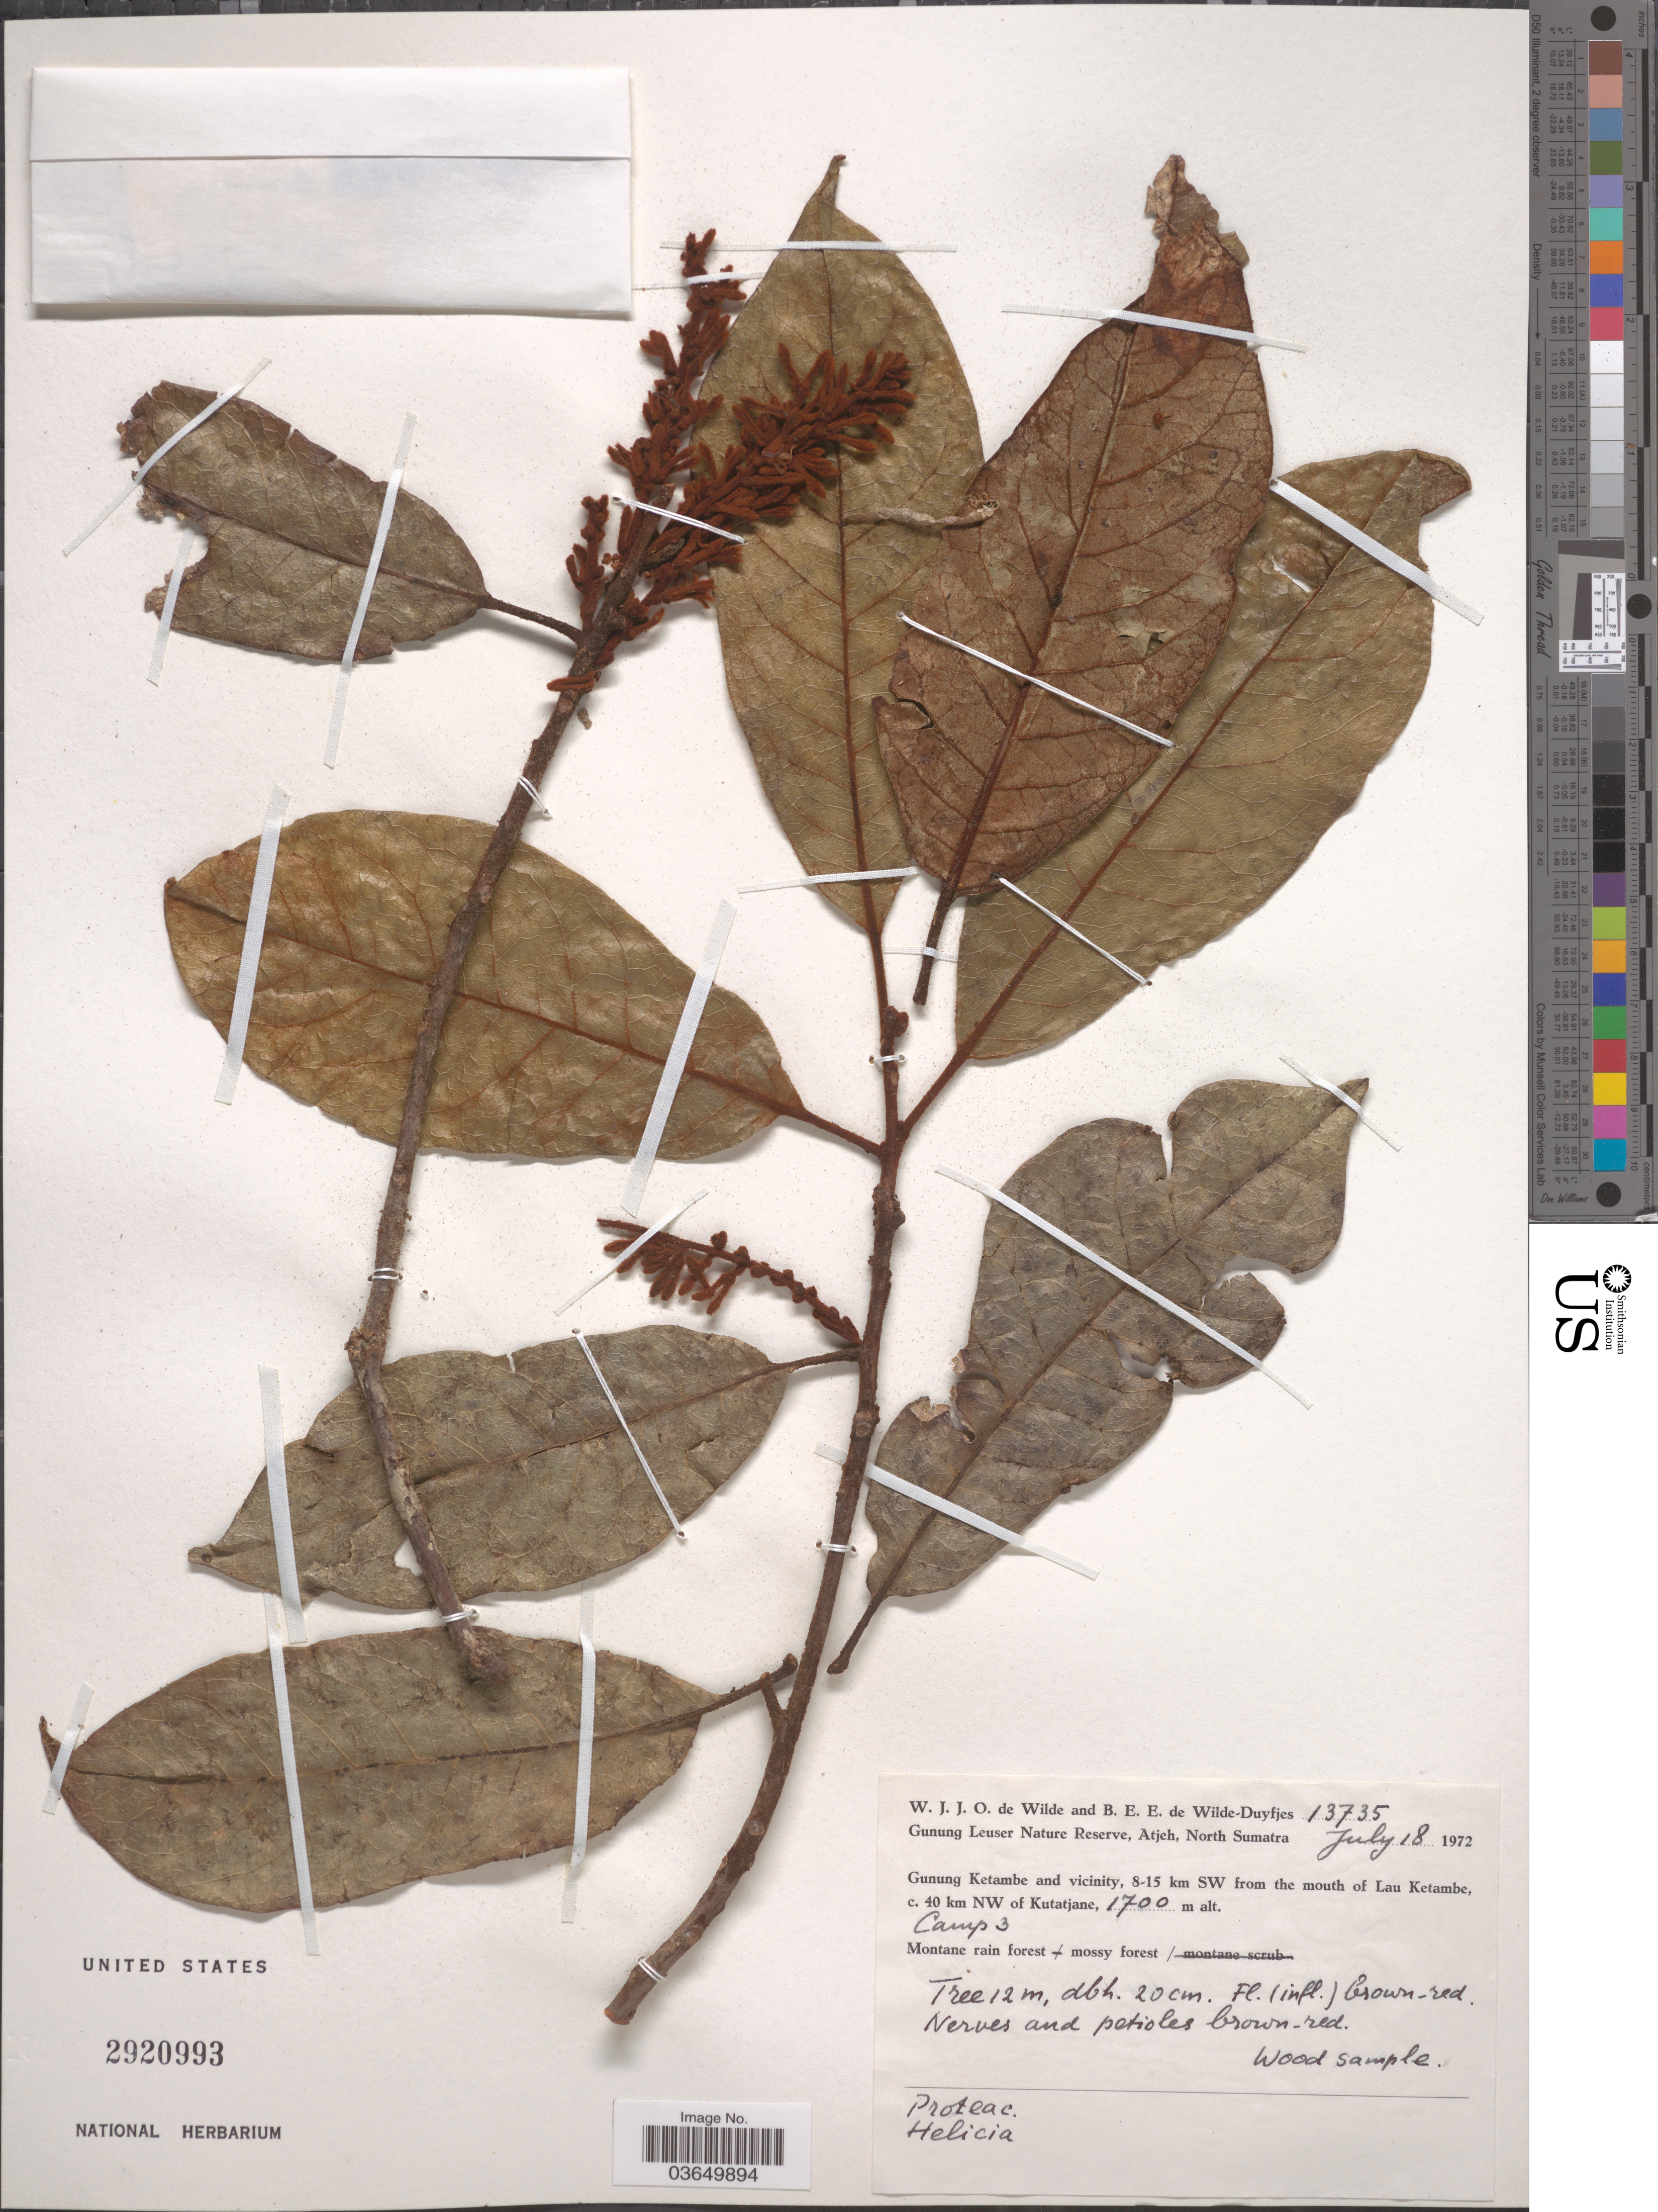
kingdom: Plantae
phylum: Tracheophyta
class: Magnoliopsida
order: Proteales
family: Proteaceae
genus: Helicia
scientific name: Helicia sp.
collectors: W. J. de Wilde & B. E. de Wilde-Duyfjes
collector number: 13735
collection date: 1972-07-18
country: Indonesia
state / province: Sumatra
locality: Gunung Leuser Nature Reserve, Atjeh, North Sumatra. Gunung Ketambe and vicinity, 8-15 km SW from the mouth of Lau Ketambe, c. 40 km NW of Kutatjane. Camp 3.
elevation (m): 1700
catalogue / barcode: US 2920993